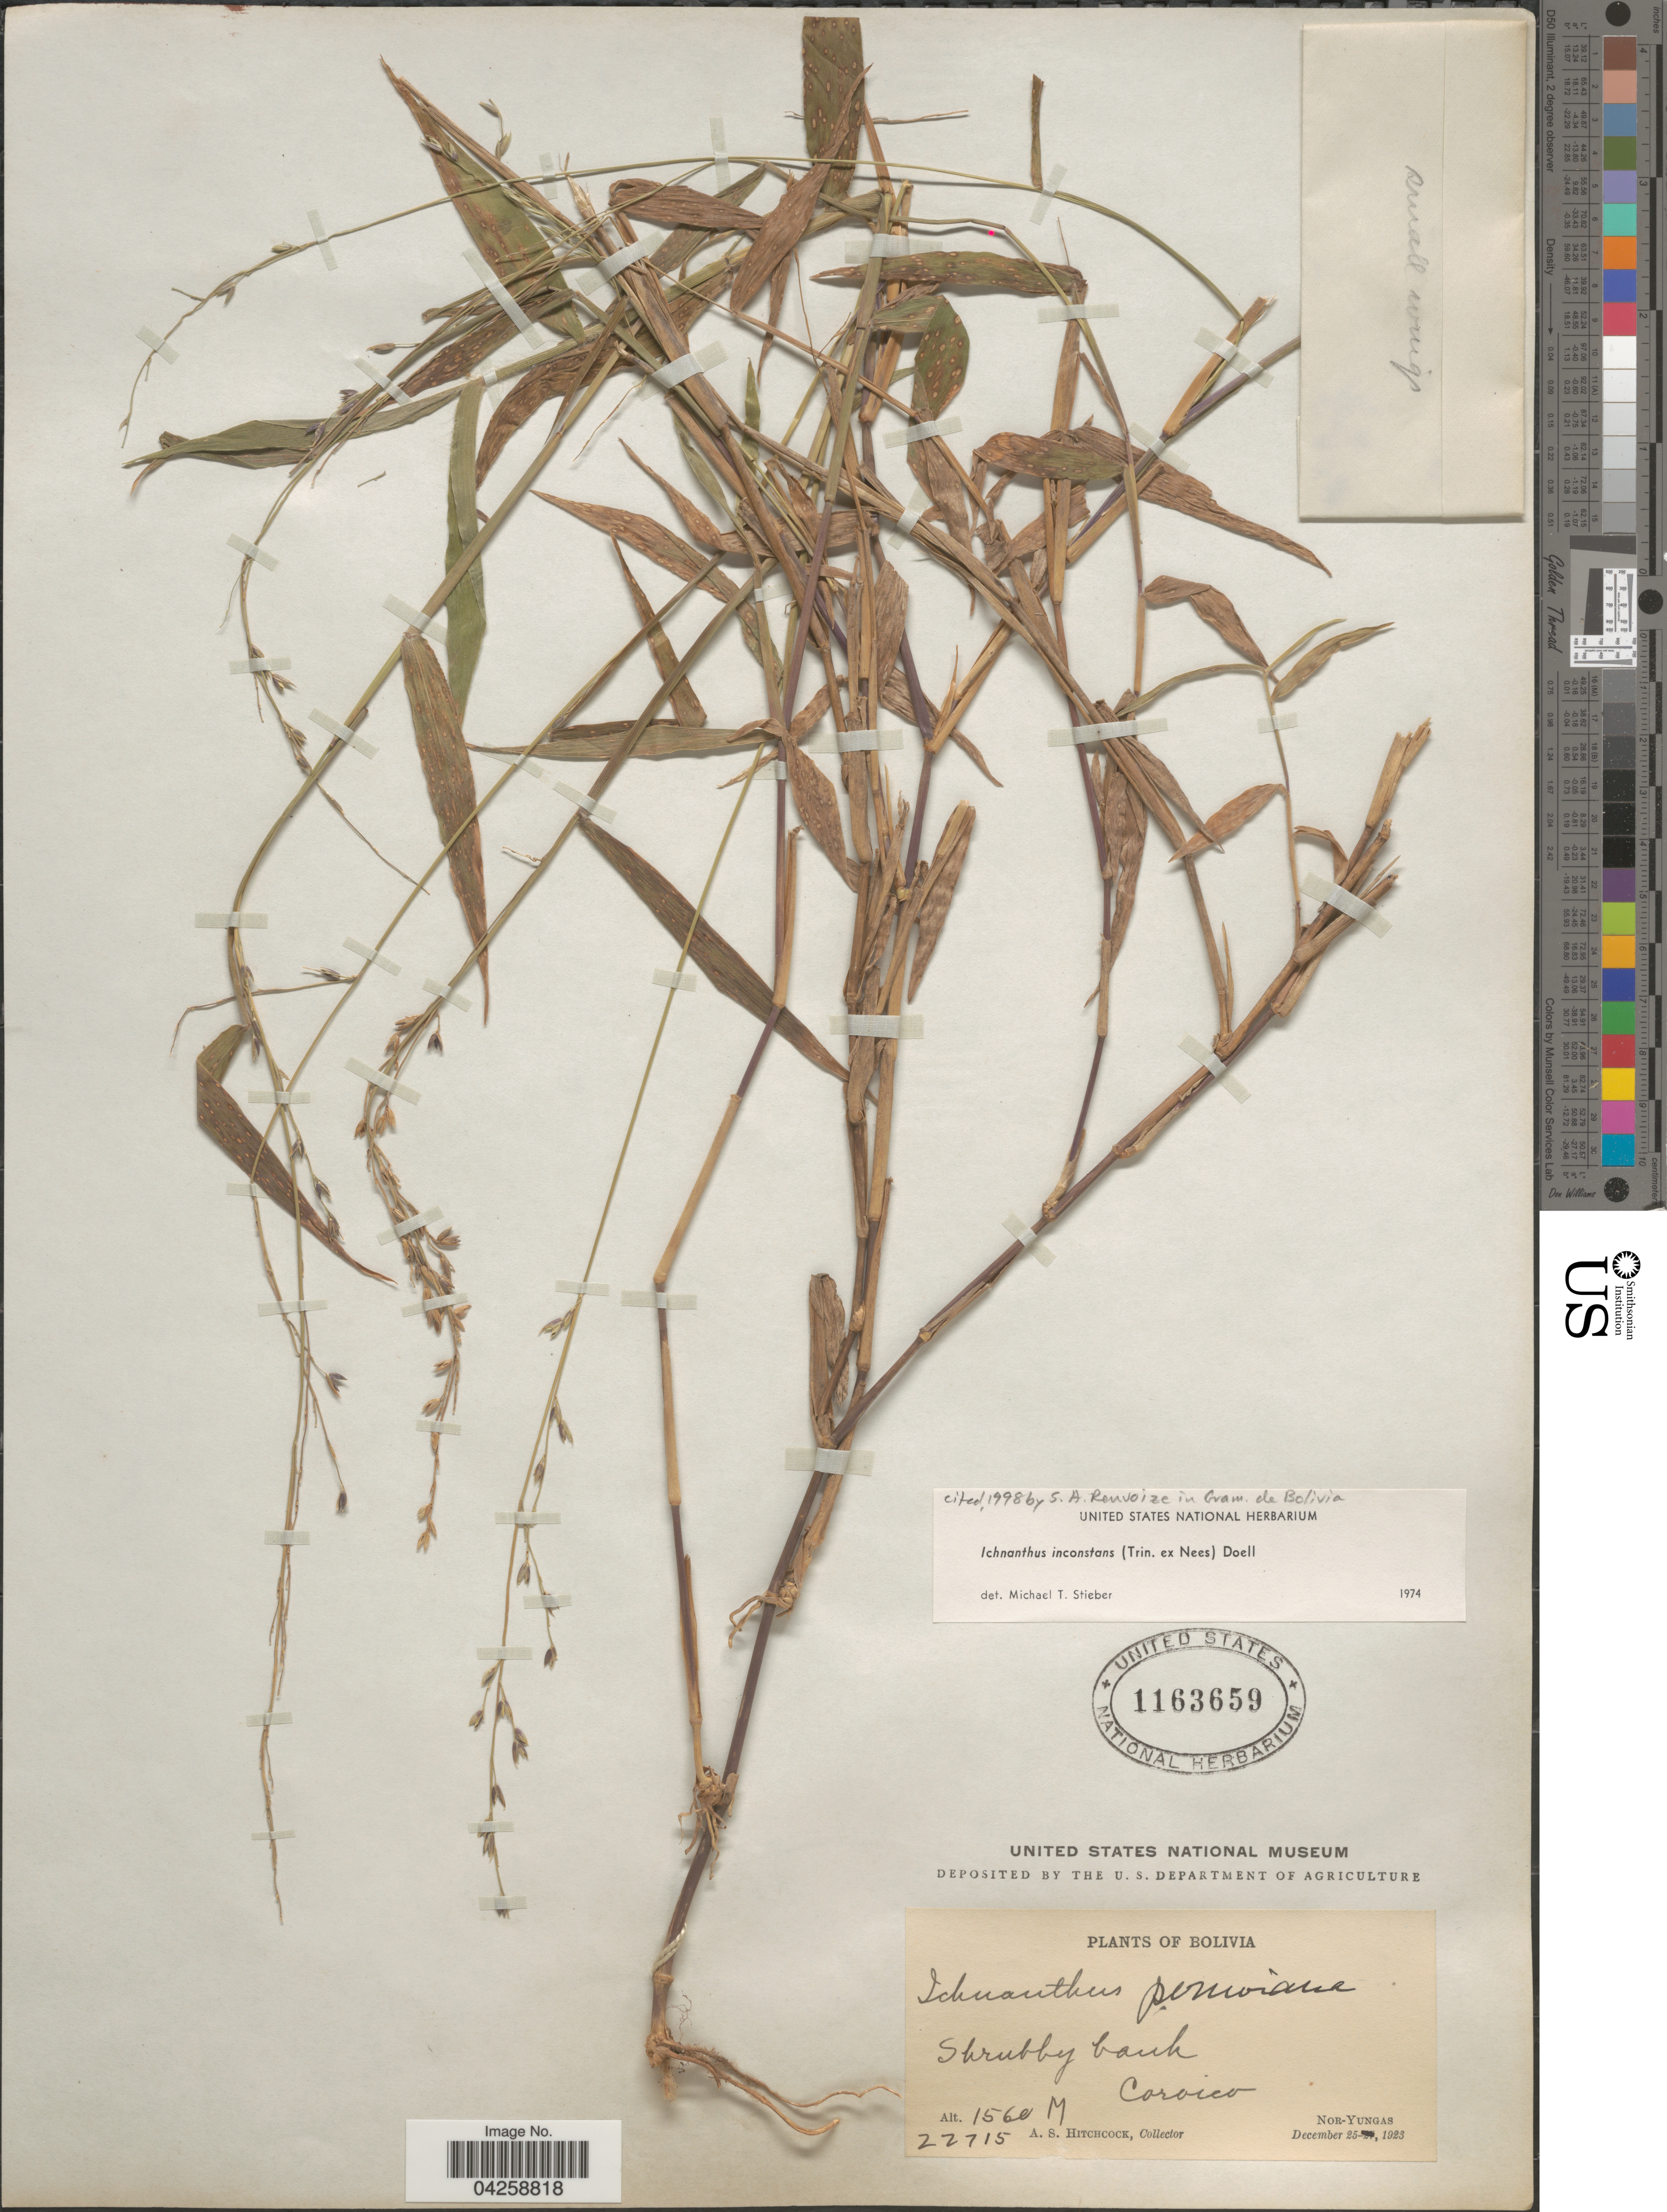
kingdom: Plantae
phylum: Tracheophyta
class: Liliopsida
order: Poales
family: Poaceae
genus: Ichnanthus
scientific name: Ichnanthus inconstans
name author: (Trin. ex Nees) Döll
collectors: A. S. Hitchcock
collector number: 22715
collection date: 1923-12-25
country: Bolivia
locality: Coroico. Nor-Yungas.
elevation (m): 1560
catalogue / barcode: US 1163659